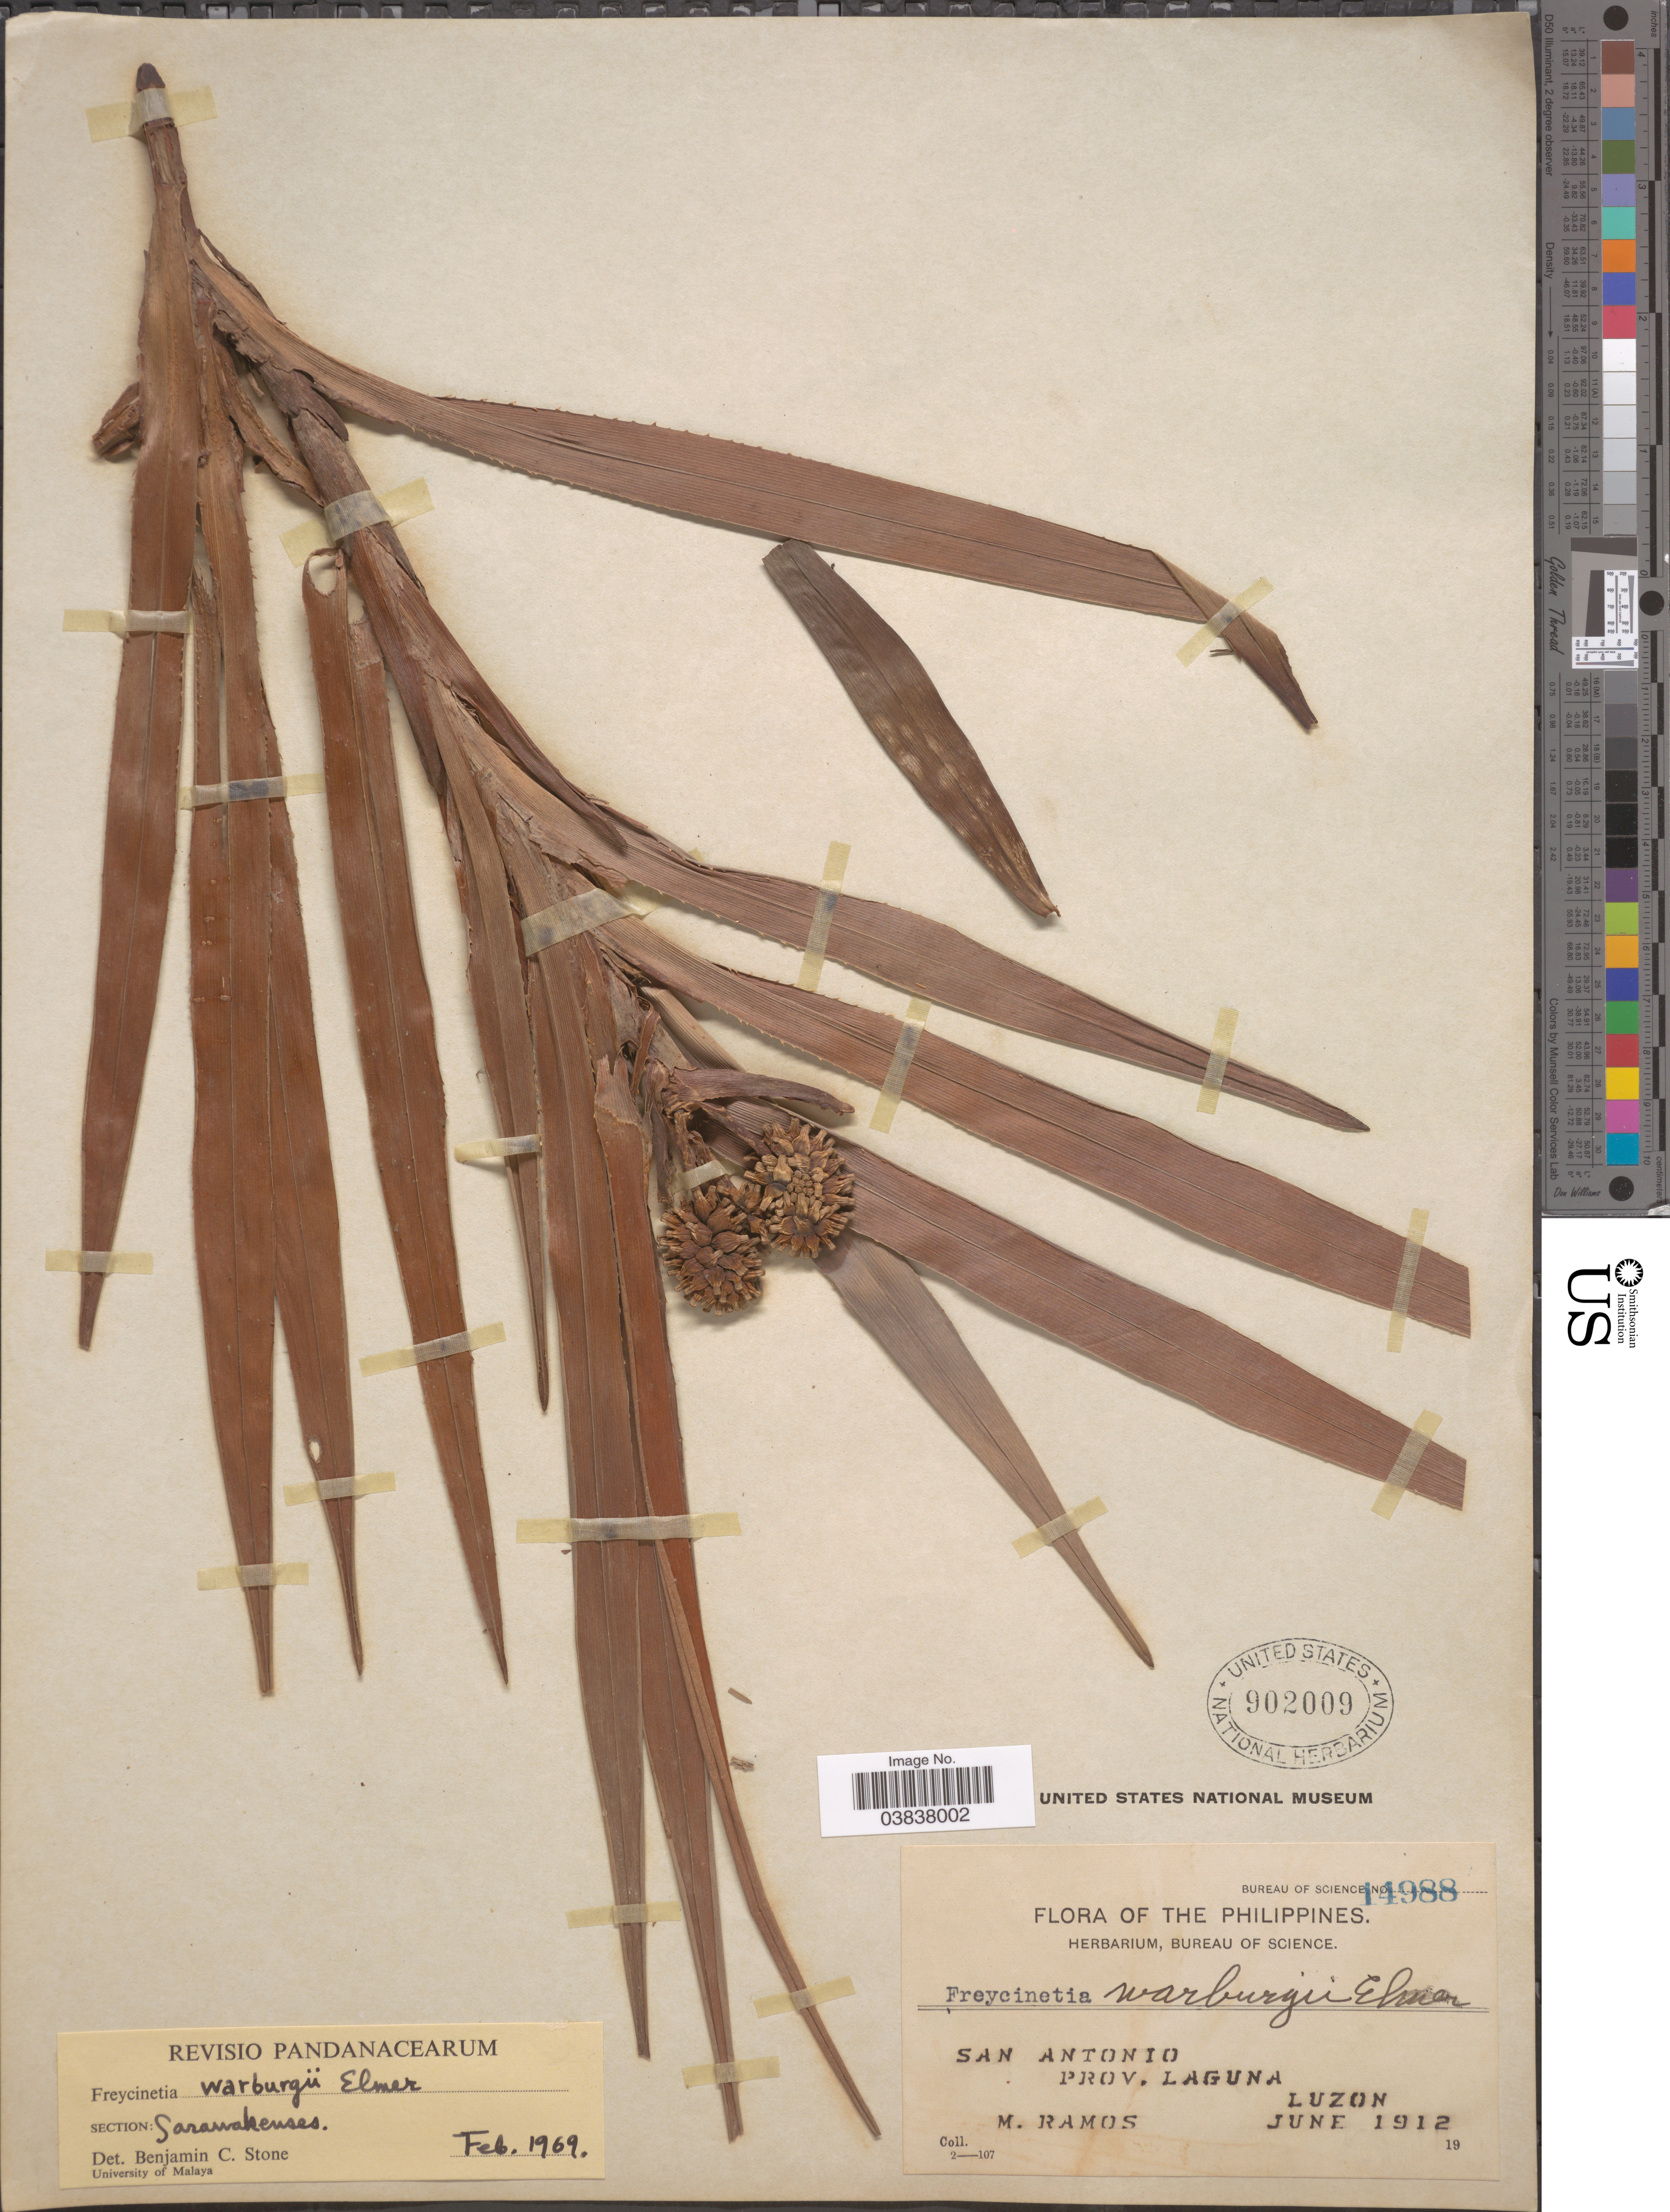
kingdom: Plantae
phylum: Tracheophyta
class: Liliopsida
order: Pandanales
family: Pandanaceae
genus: Freycinetia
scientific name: Freycinetia warburgii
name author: Elmer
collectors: M. Ramos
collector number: Bureau of Science 14988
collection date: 1912-06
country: Philippines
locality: San Antonio, Prov. Laguna, Luzon.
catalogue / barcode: US 902009